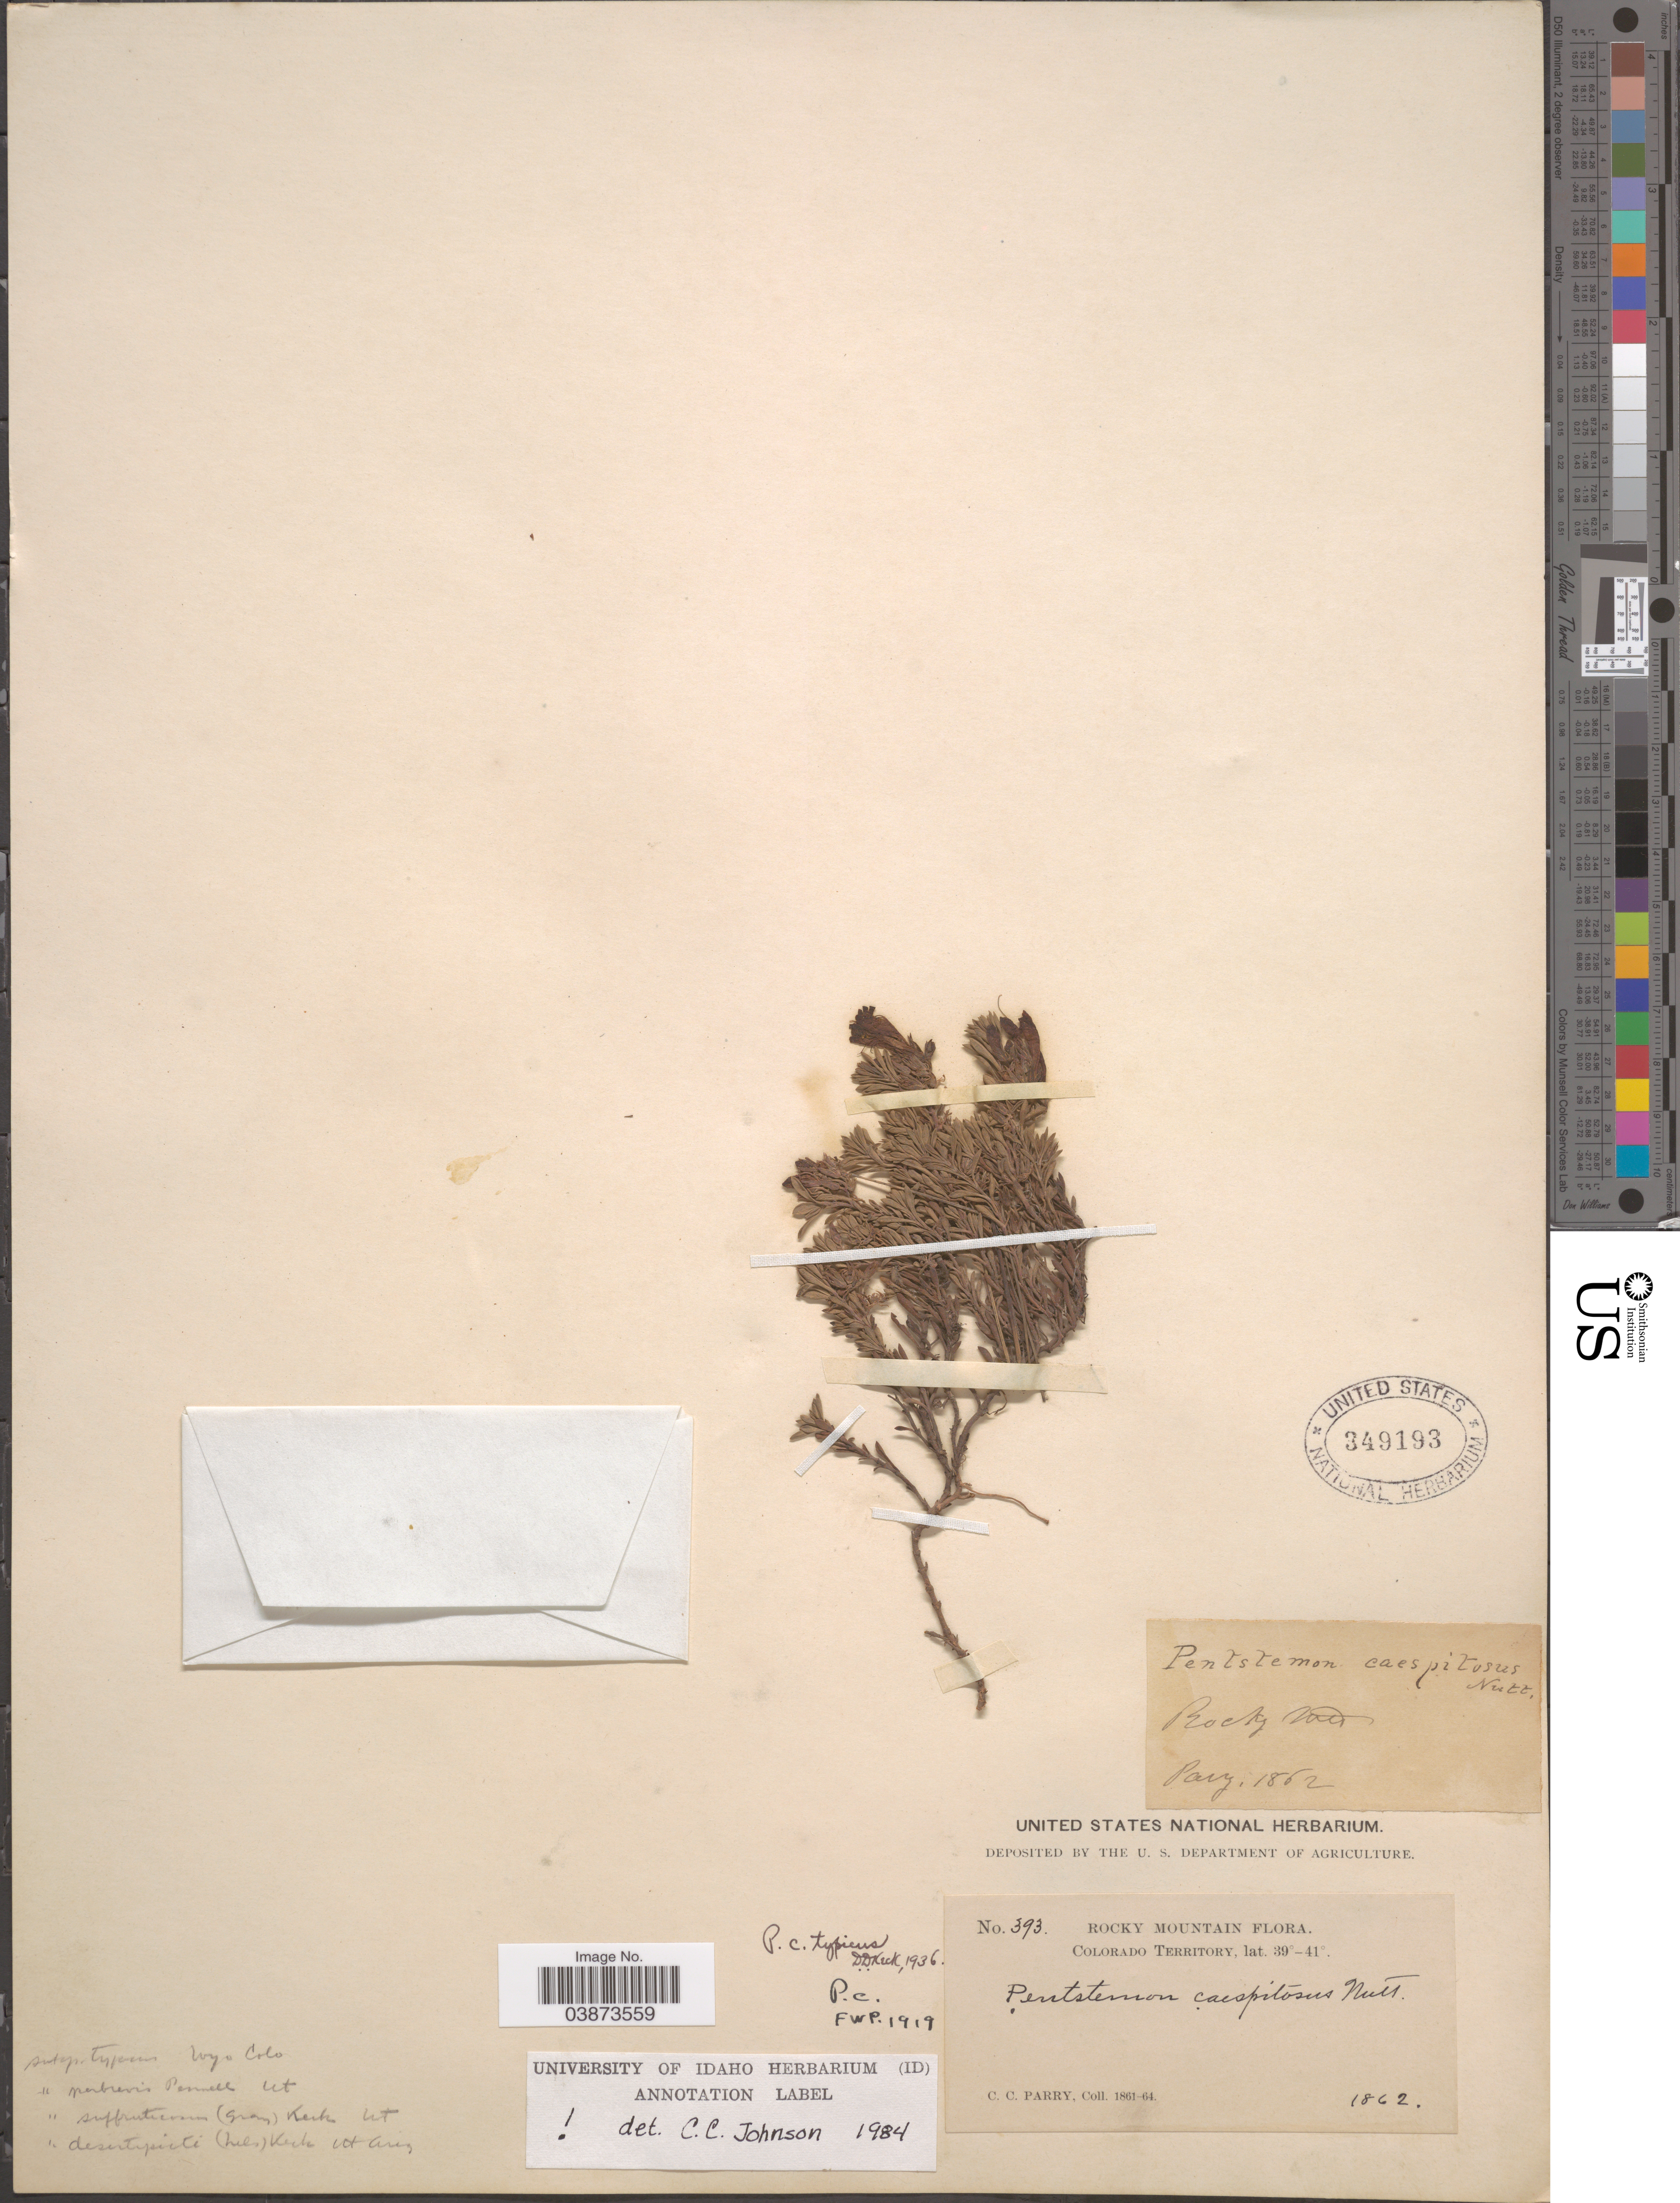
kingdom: Plantae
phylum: Tracheophyta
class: Magnoliopsida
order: Lamiales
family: Plantaginaceae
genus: Penstemon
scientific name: Penstemon caespitosus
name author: Nutt. ex A. Gray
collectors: C. C. Parry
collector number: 393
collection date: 1862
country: United States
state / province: Colorado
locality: Rocky Mountain. Colorado Territory.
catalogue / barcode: US 349193